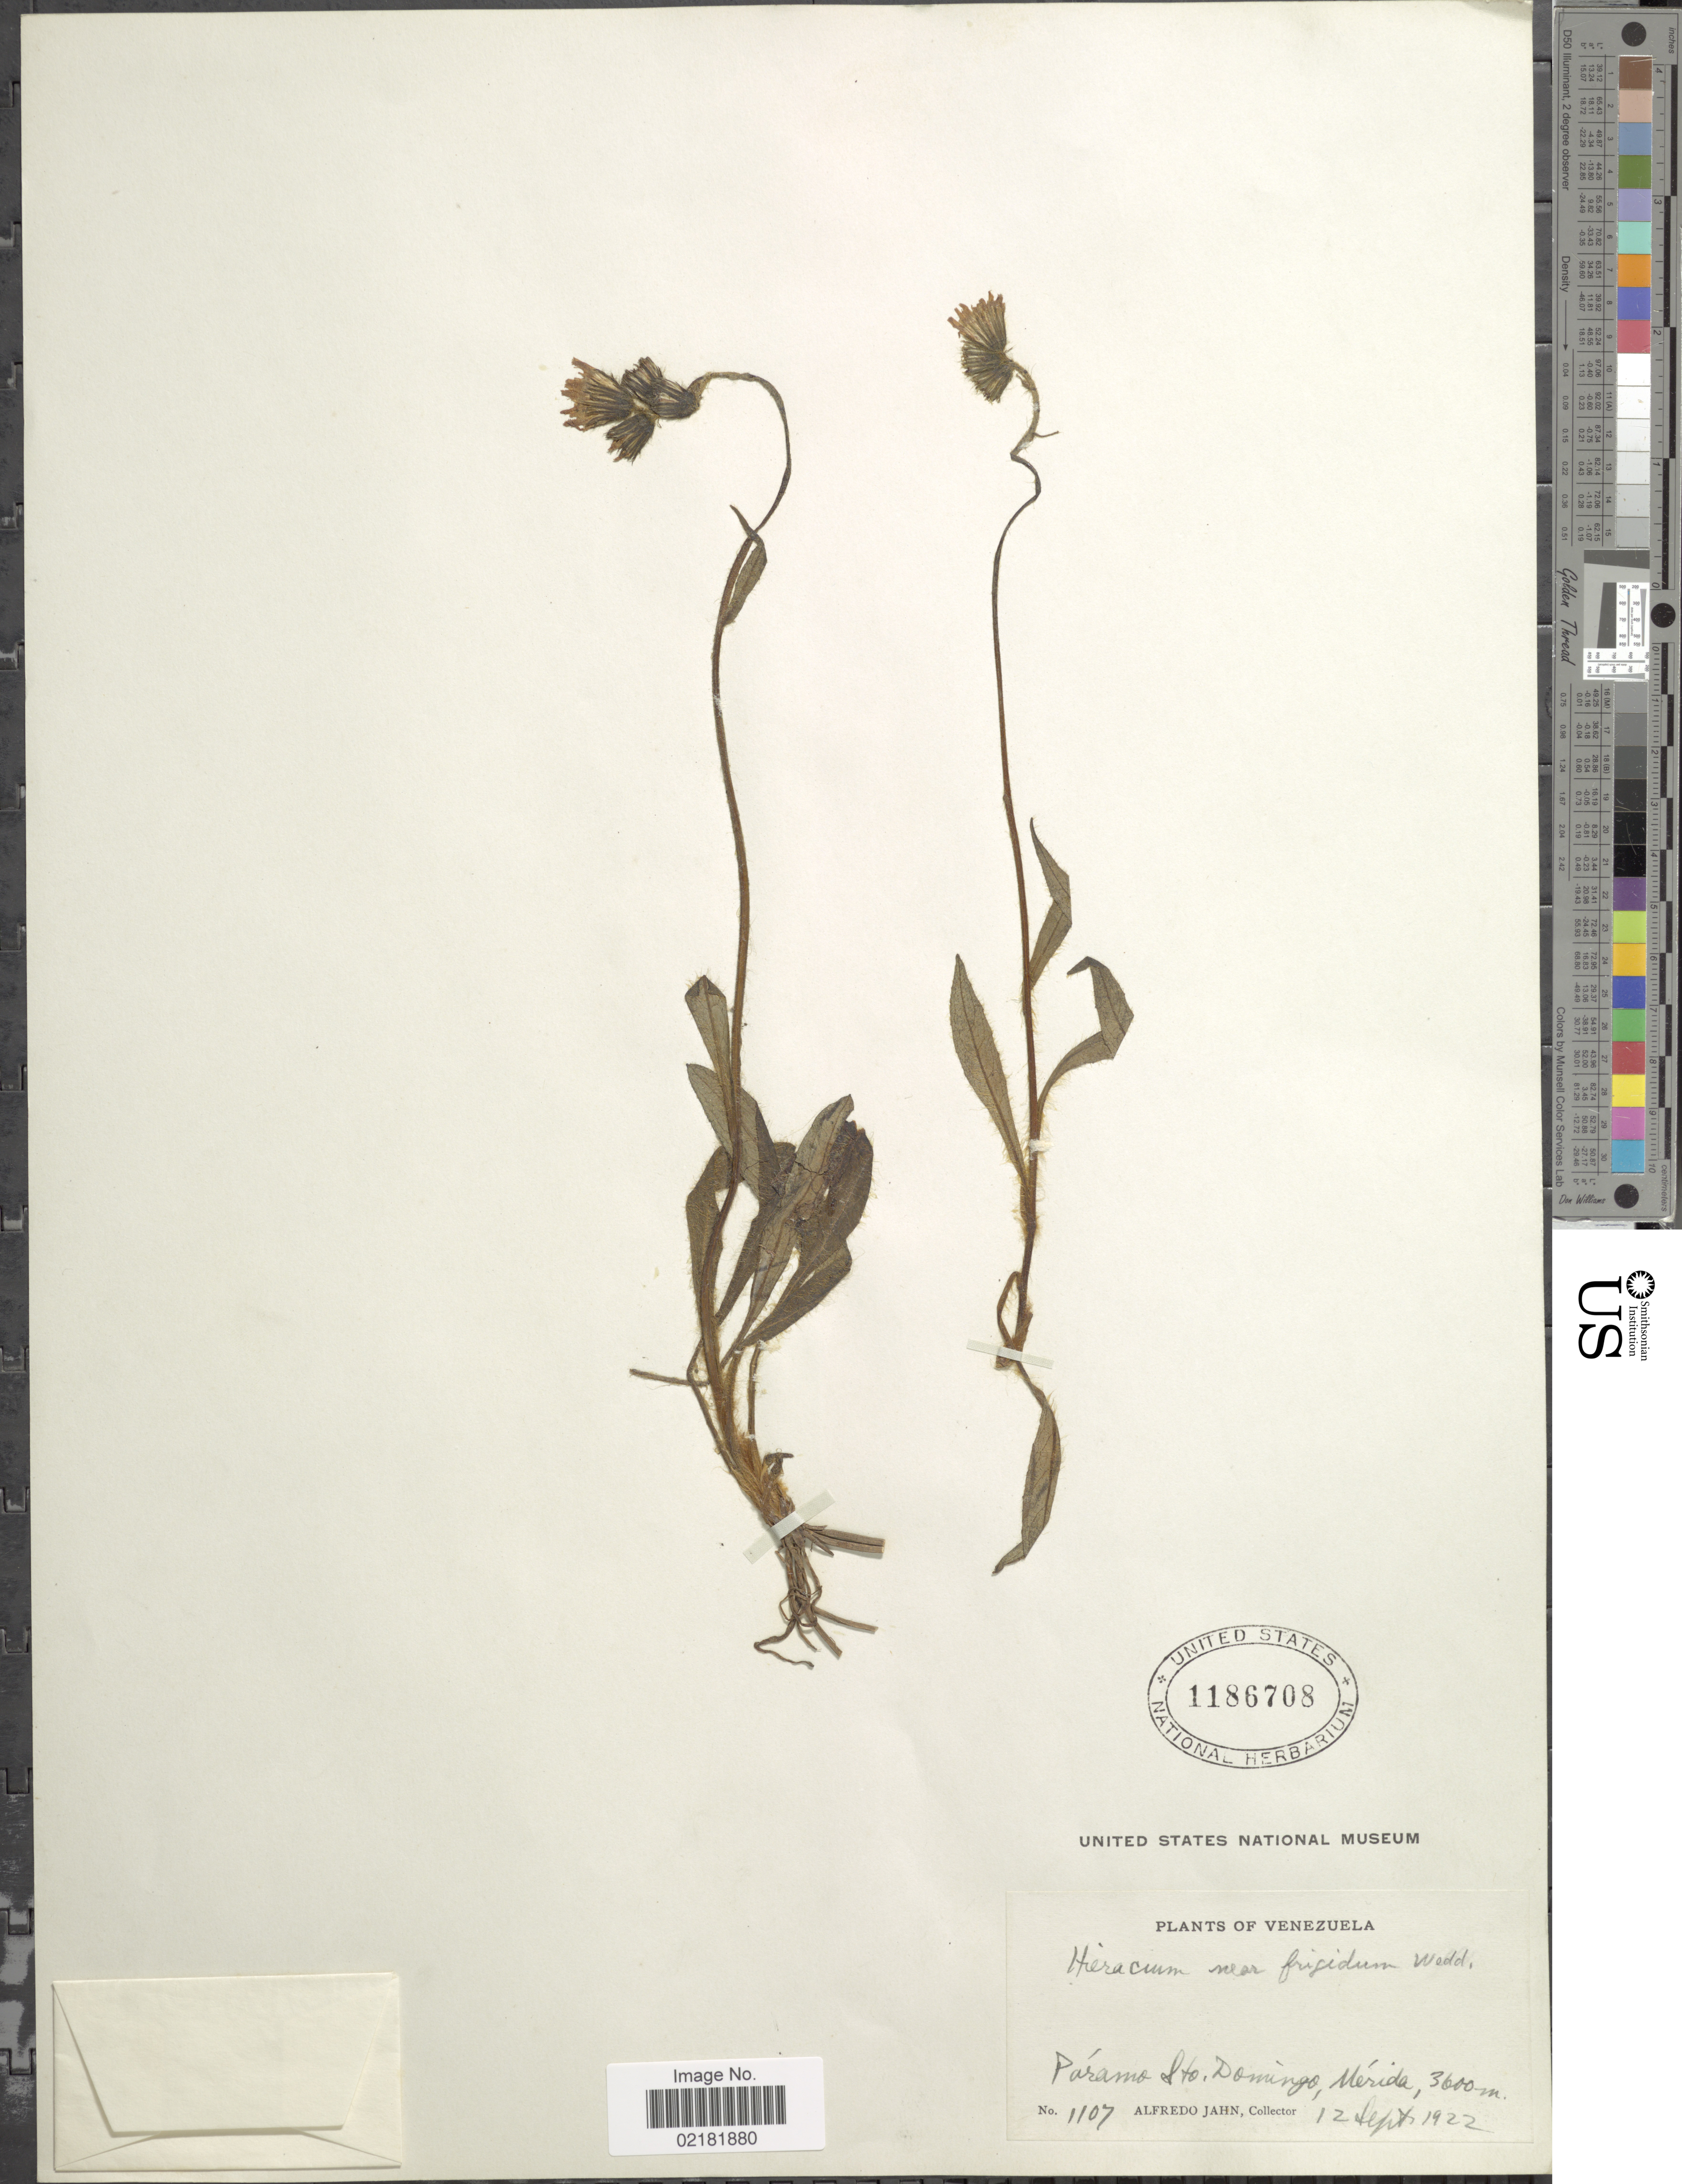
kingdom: Plantae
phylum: Tracheophyta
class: Magnoliopsida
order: Asterales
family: Asteraceae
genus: Hieracium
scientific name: Hieracium repandulare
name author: Druce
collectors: A. Jahn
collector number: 1107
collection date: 1922-09-12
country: Venezuela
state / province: Mérida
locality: Paramo Sto. Domingo.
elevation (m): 3600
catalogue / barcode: US 1186708